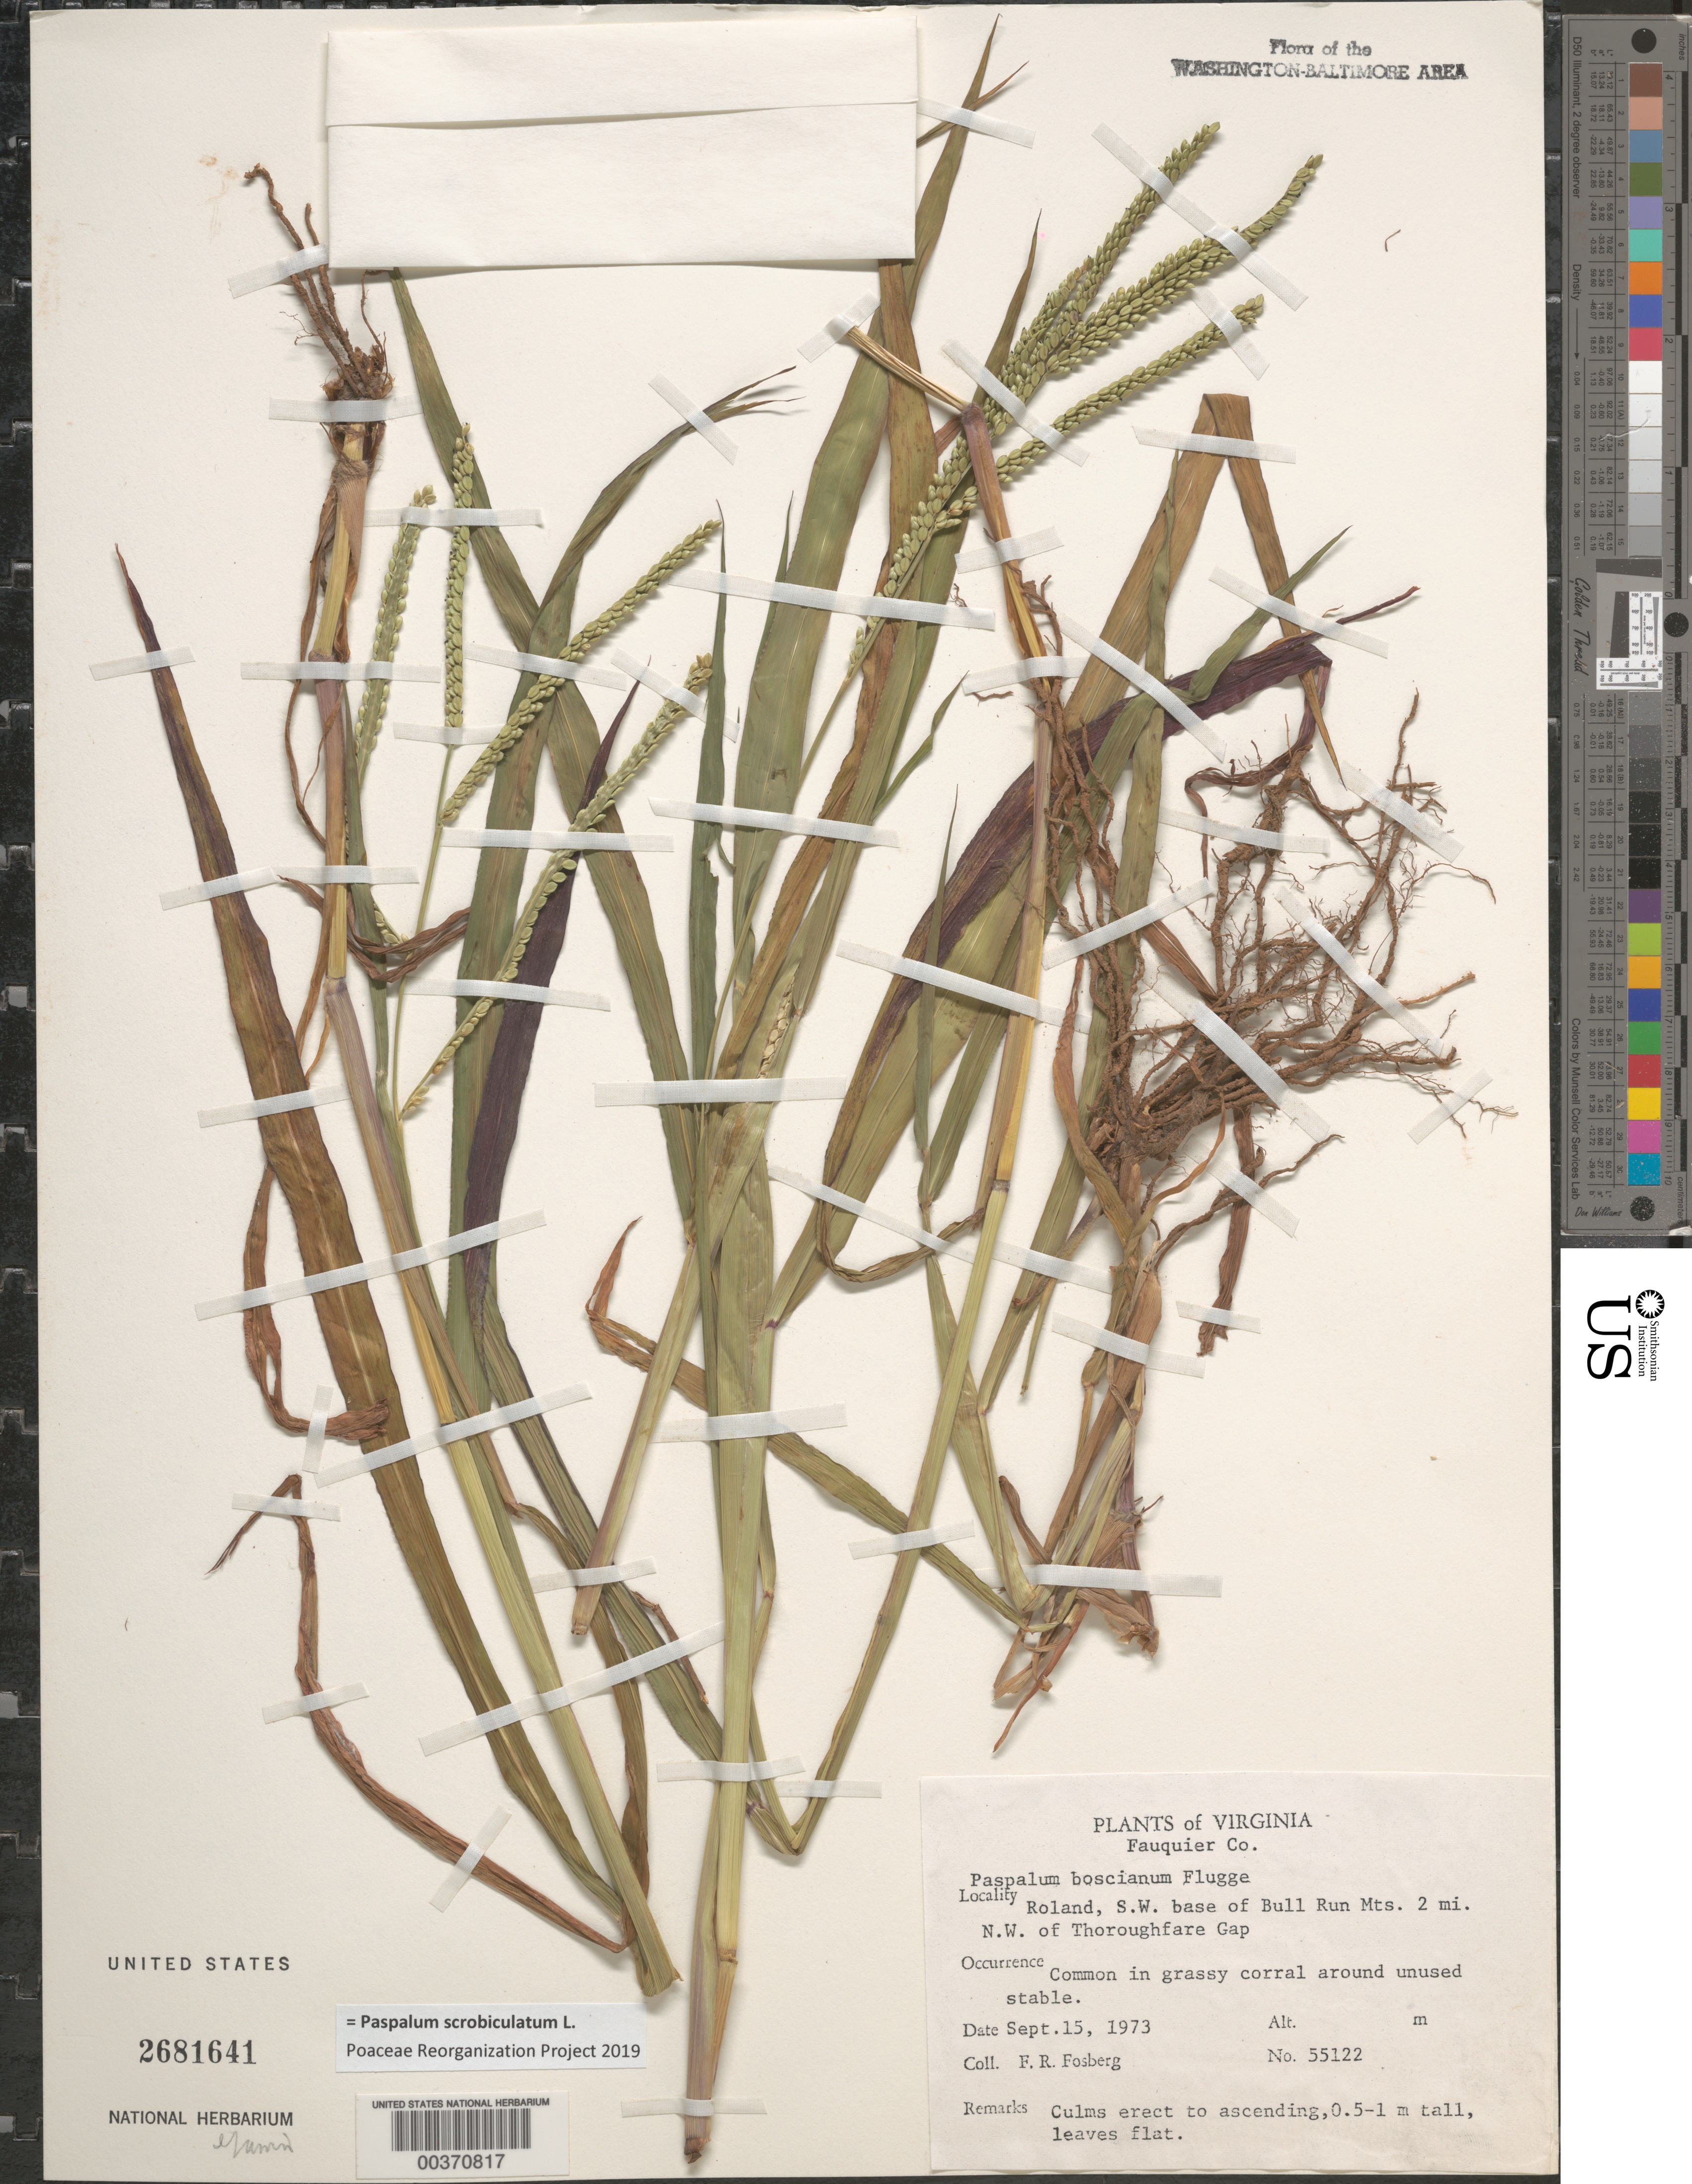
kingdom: Plantae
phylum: Tracheophyta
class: Liliopsida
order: Poales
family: Poaceae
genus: Paspalum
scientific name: Paspalum boscianum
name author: Flüggé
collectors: F. R. Fosberg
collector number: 55122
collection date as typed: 15 Sep 1973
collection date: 1973-09-15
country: United States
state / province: Virginia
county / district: Fauquier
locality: Roland, northwest of Thorofare Gap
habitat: In grassy corral around unused stable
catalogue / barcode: US 2681641